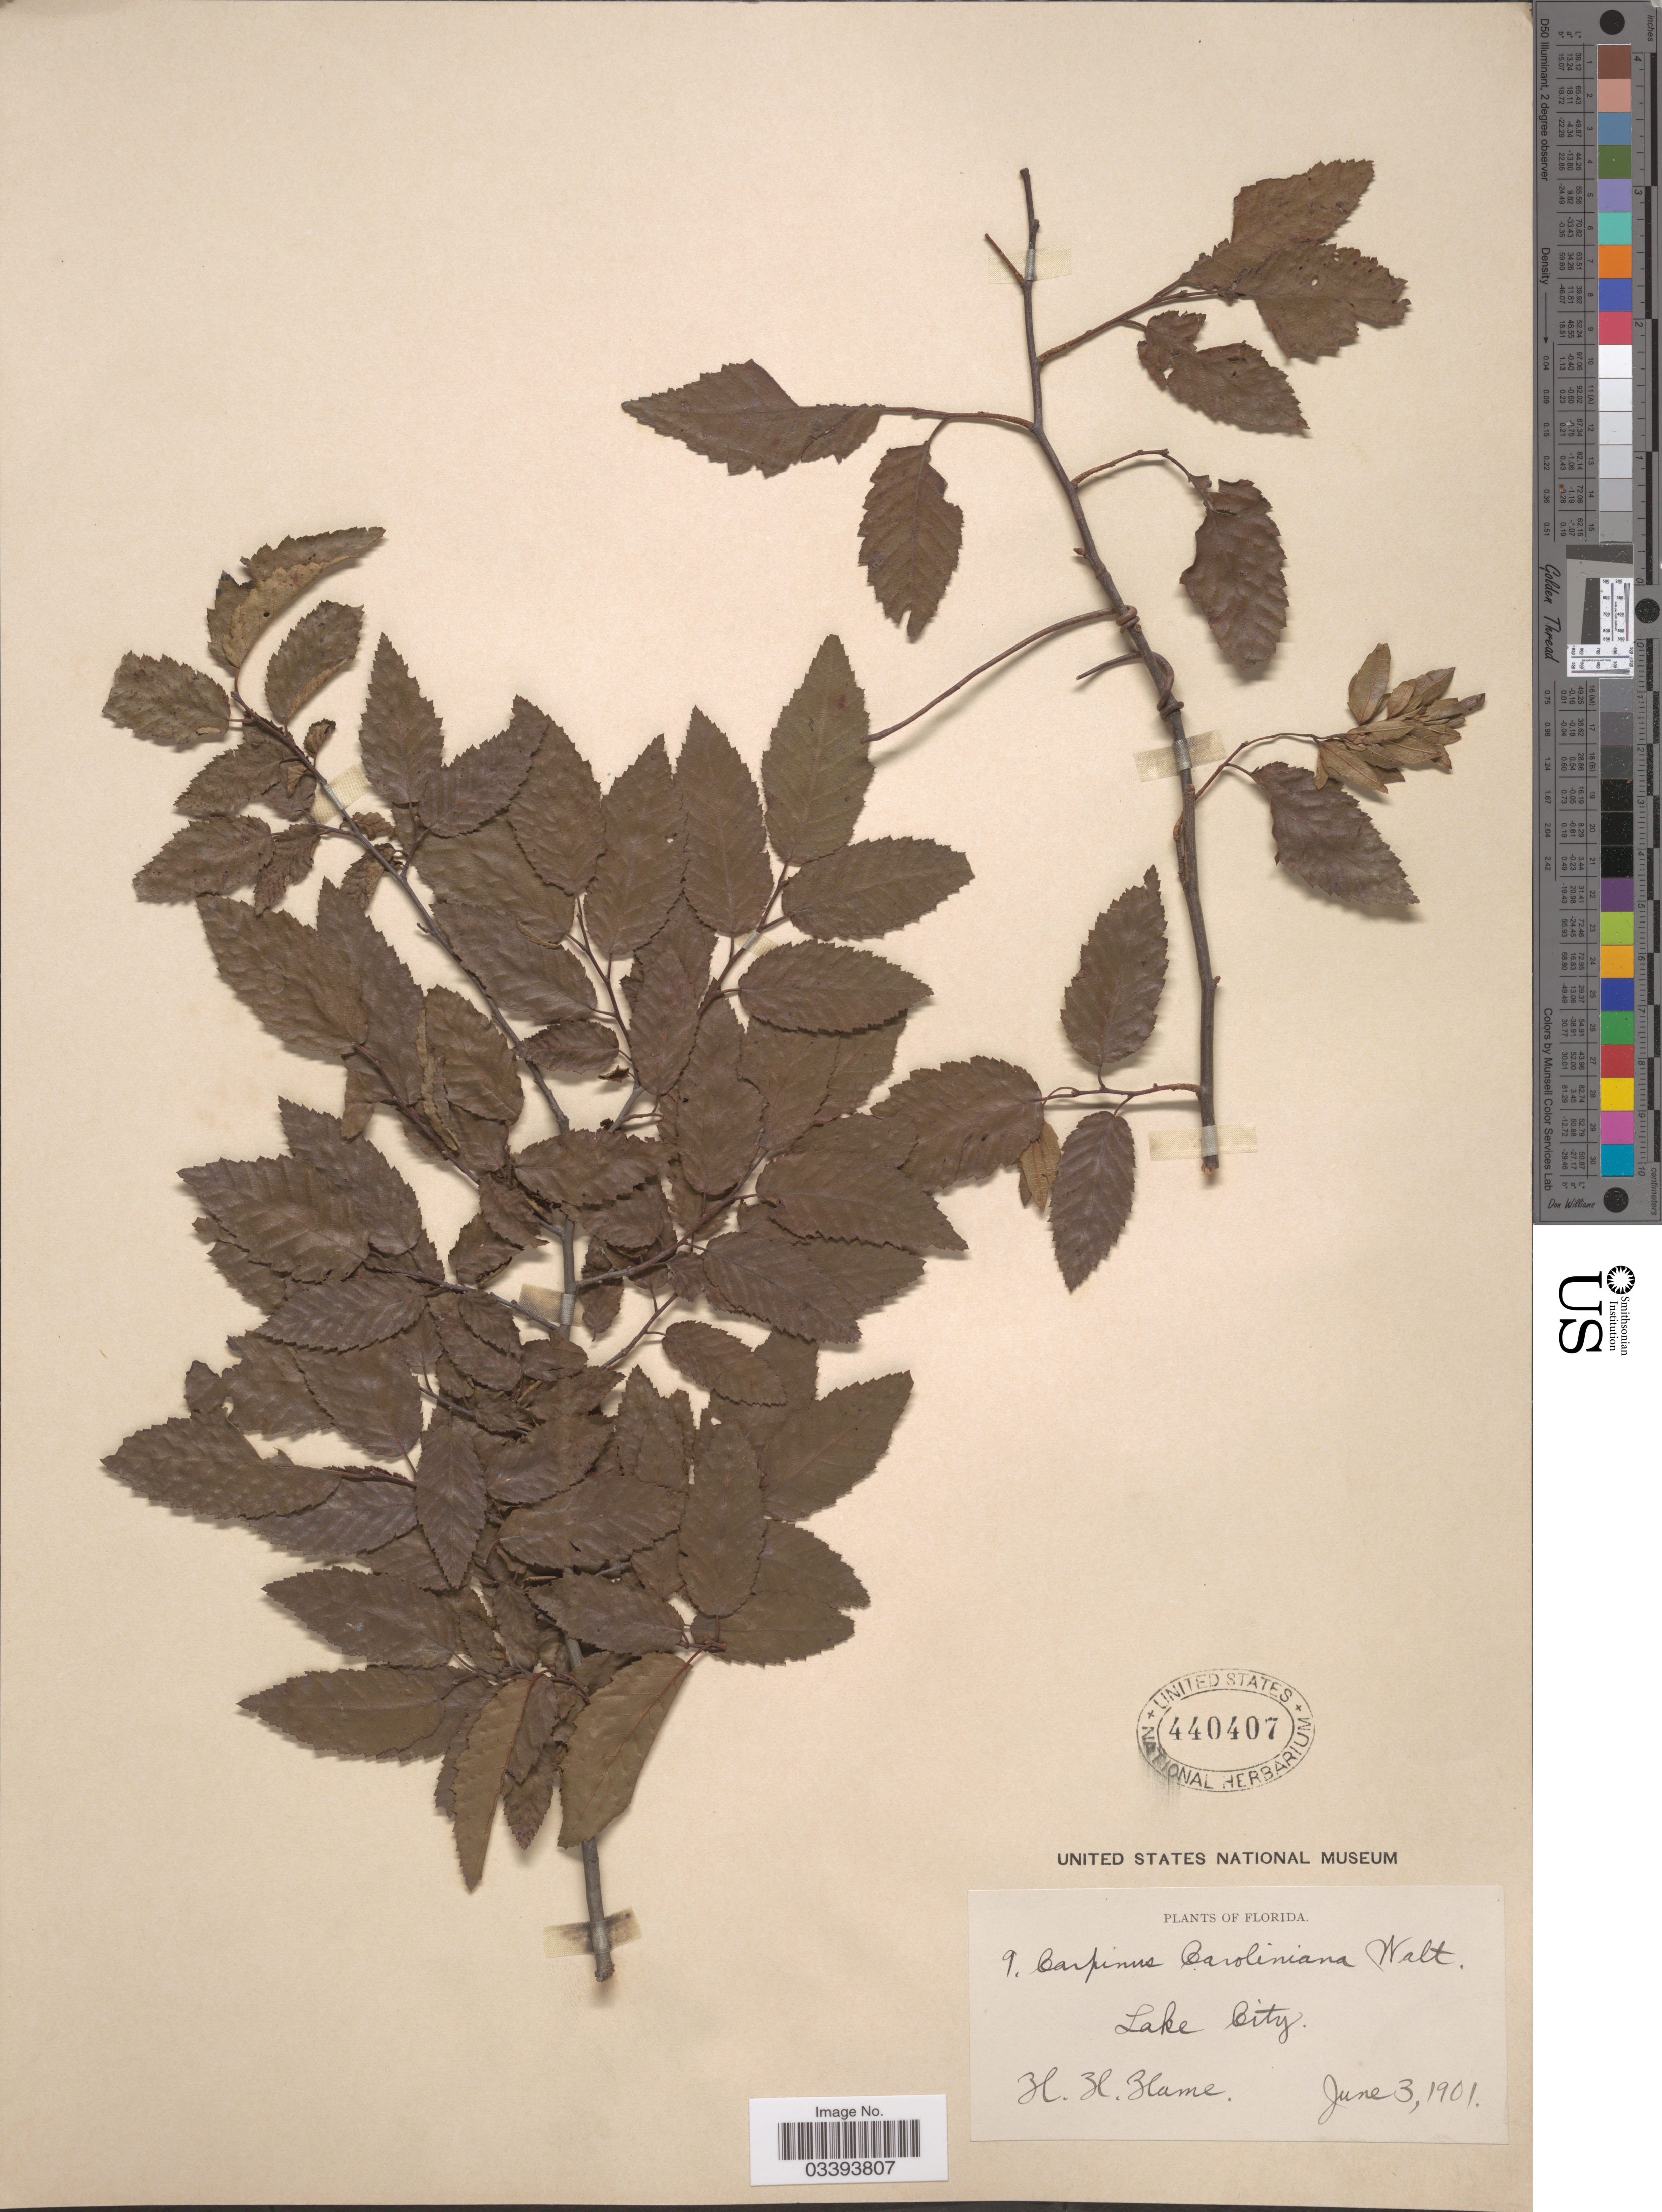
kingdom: Plantae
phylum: Tracheophyta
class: Magnoliopsida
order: Fagales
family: Betulaceae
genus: Carpinus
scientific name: Carpinus caroliniana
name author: Walter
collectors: H. Hume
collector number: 9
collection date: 1901-06-03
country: United States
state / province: Florida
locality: Lake City.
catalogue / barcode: US 440407